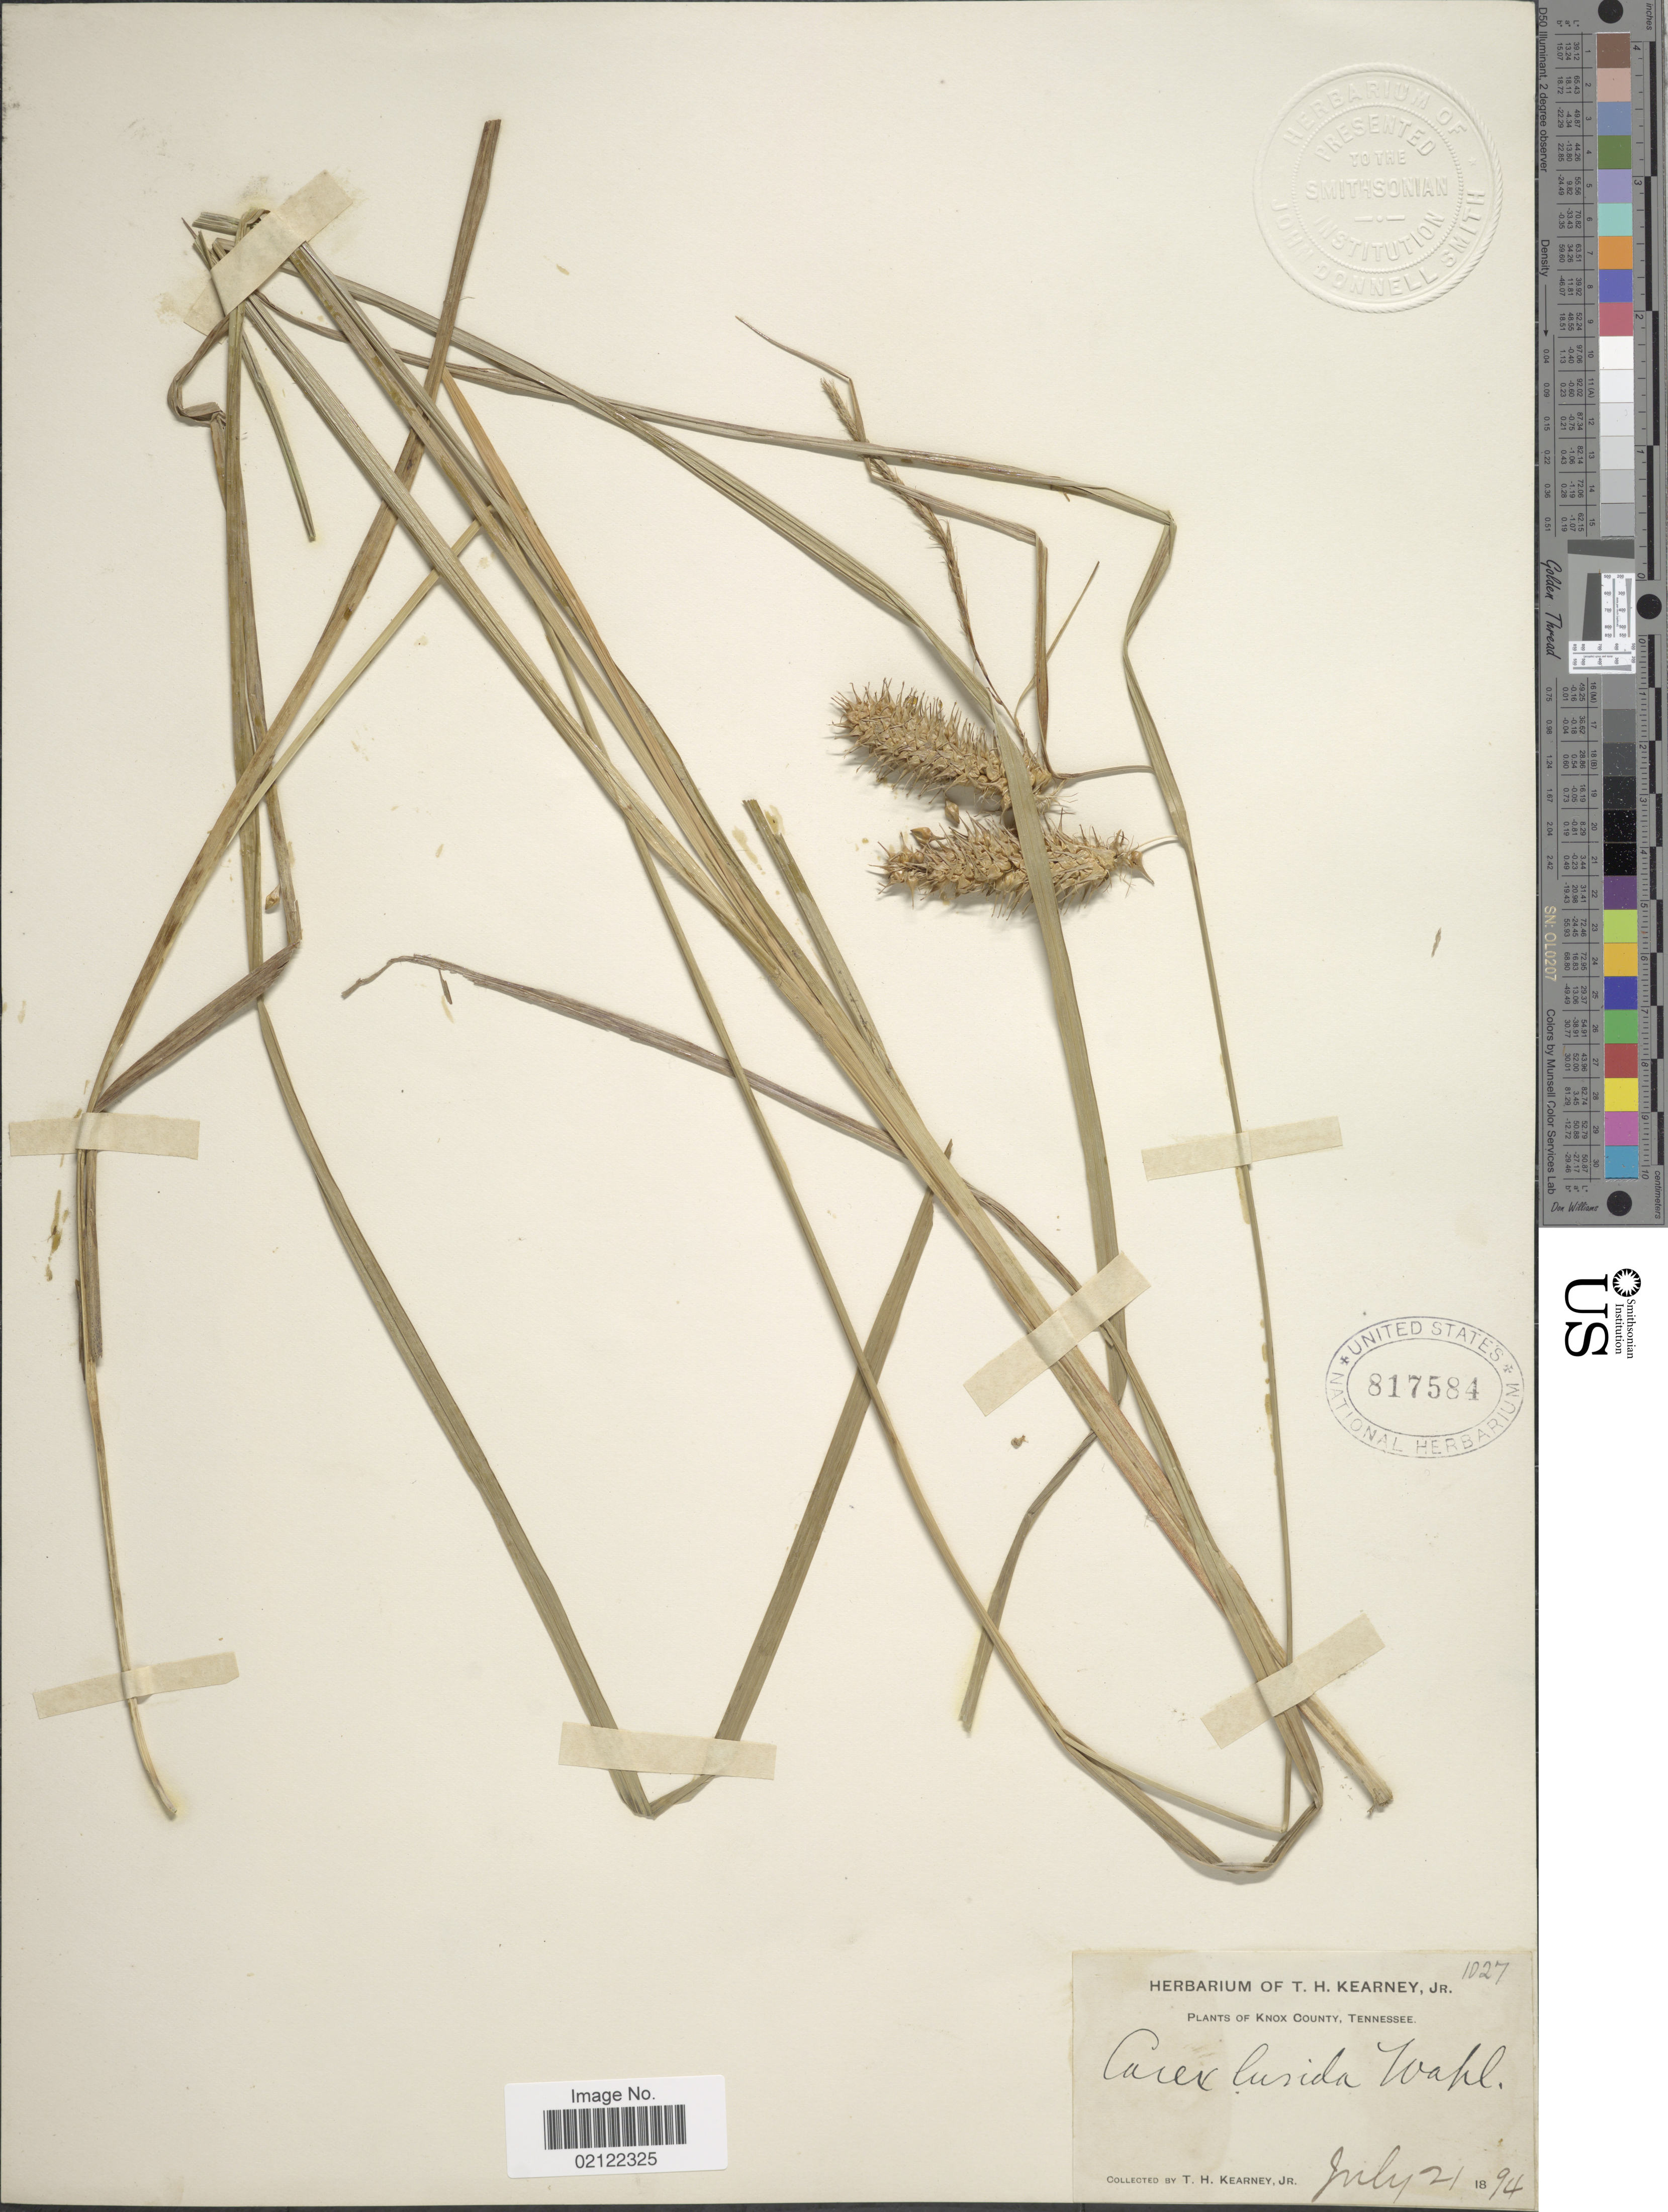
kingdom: Plantae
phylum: Tracheophyta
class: Liliopsida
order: Poales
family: Cyperaceae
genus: Carex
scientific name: Carex lurida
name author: Wahlenb.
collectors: T. H. Kearney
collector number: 1027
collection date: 1894-07-21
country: United States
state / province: Tennessee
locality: Knox County, Tennessee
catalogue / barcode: US 817584